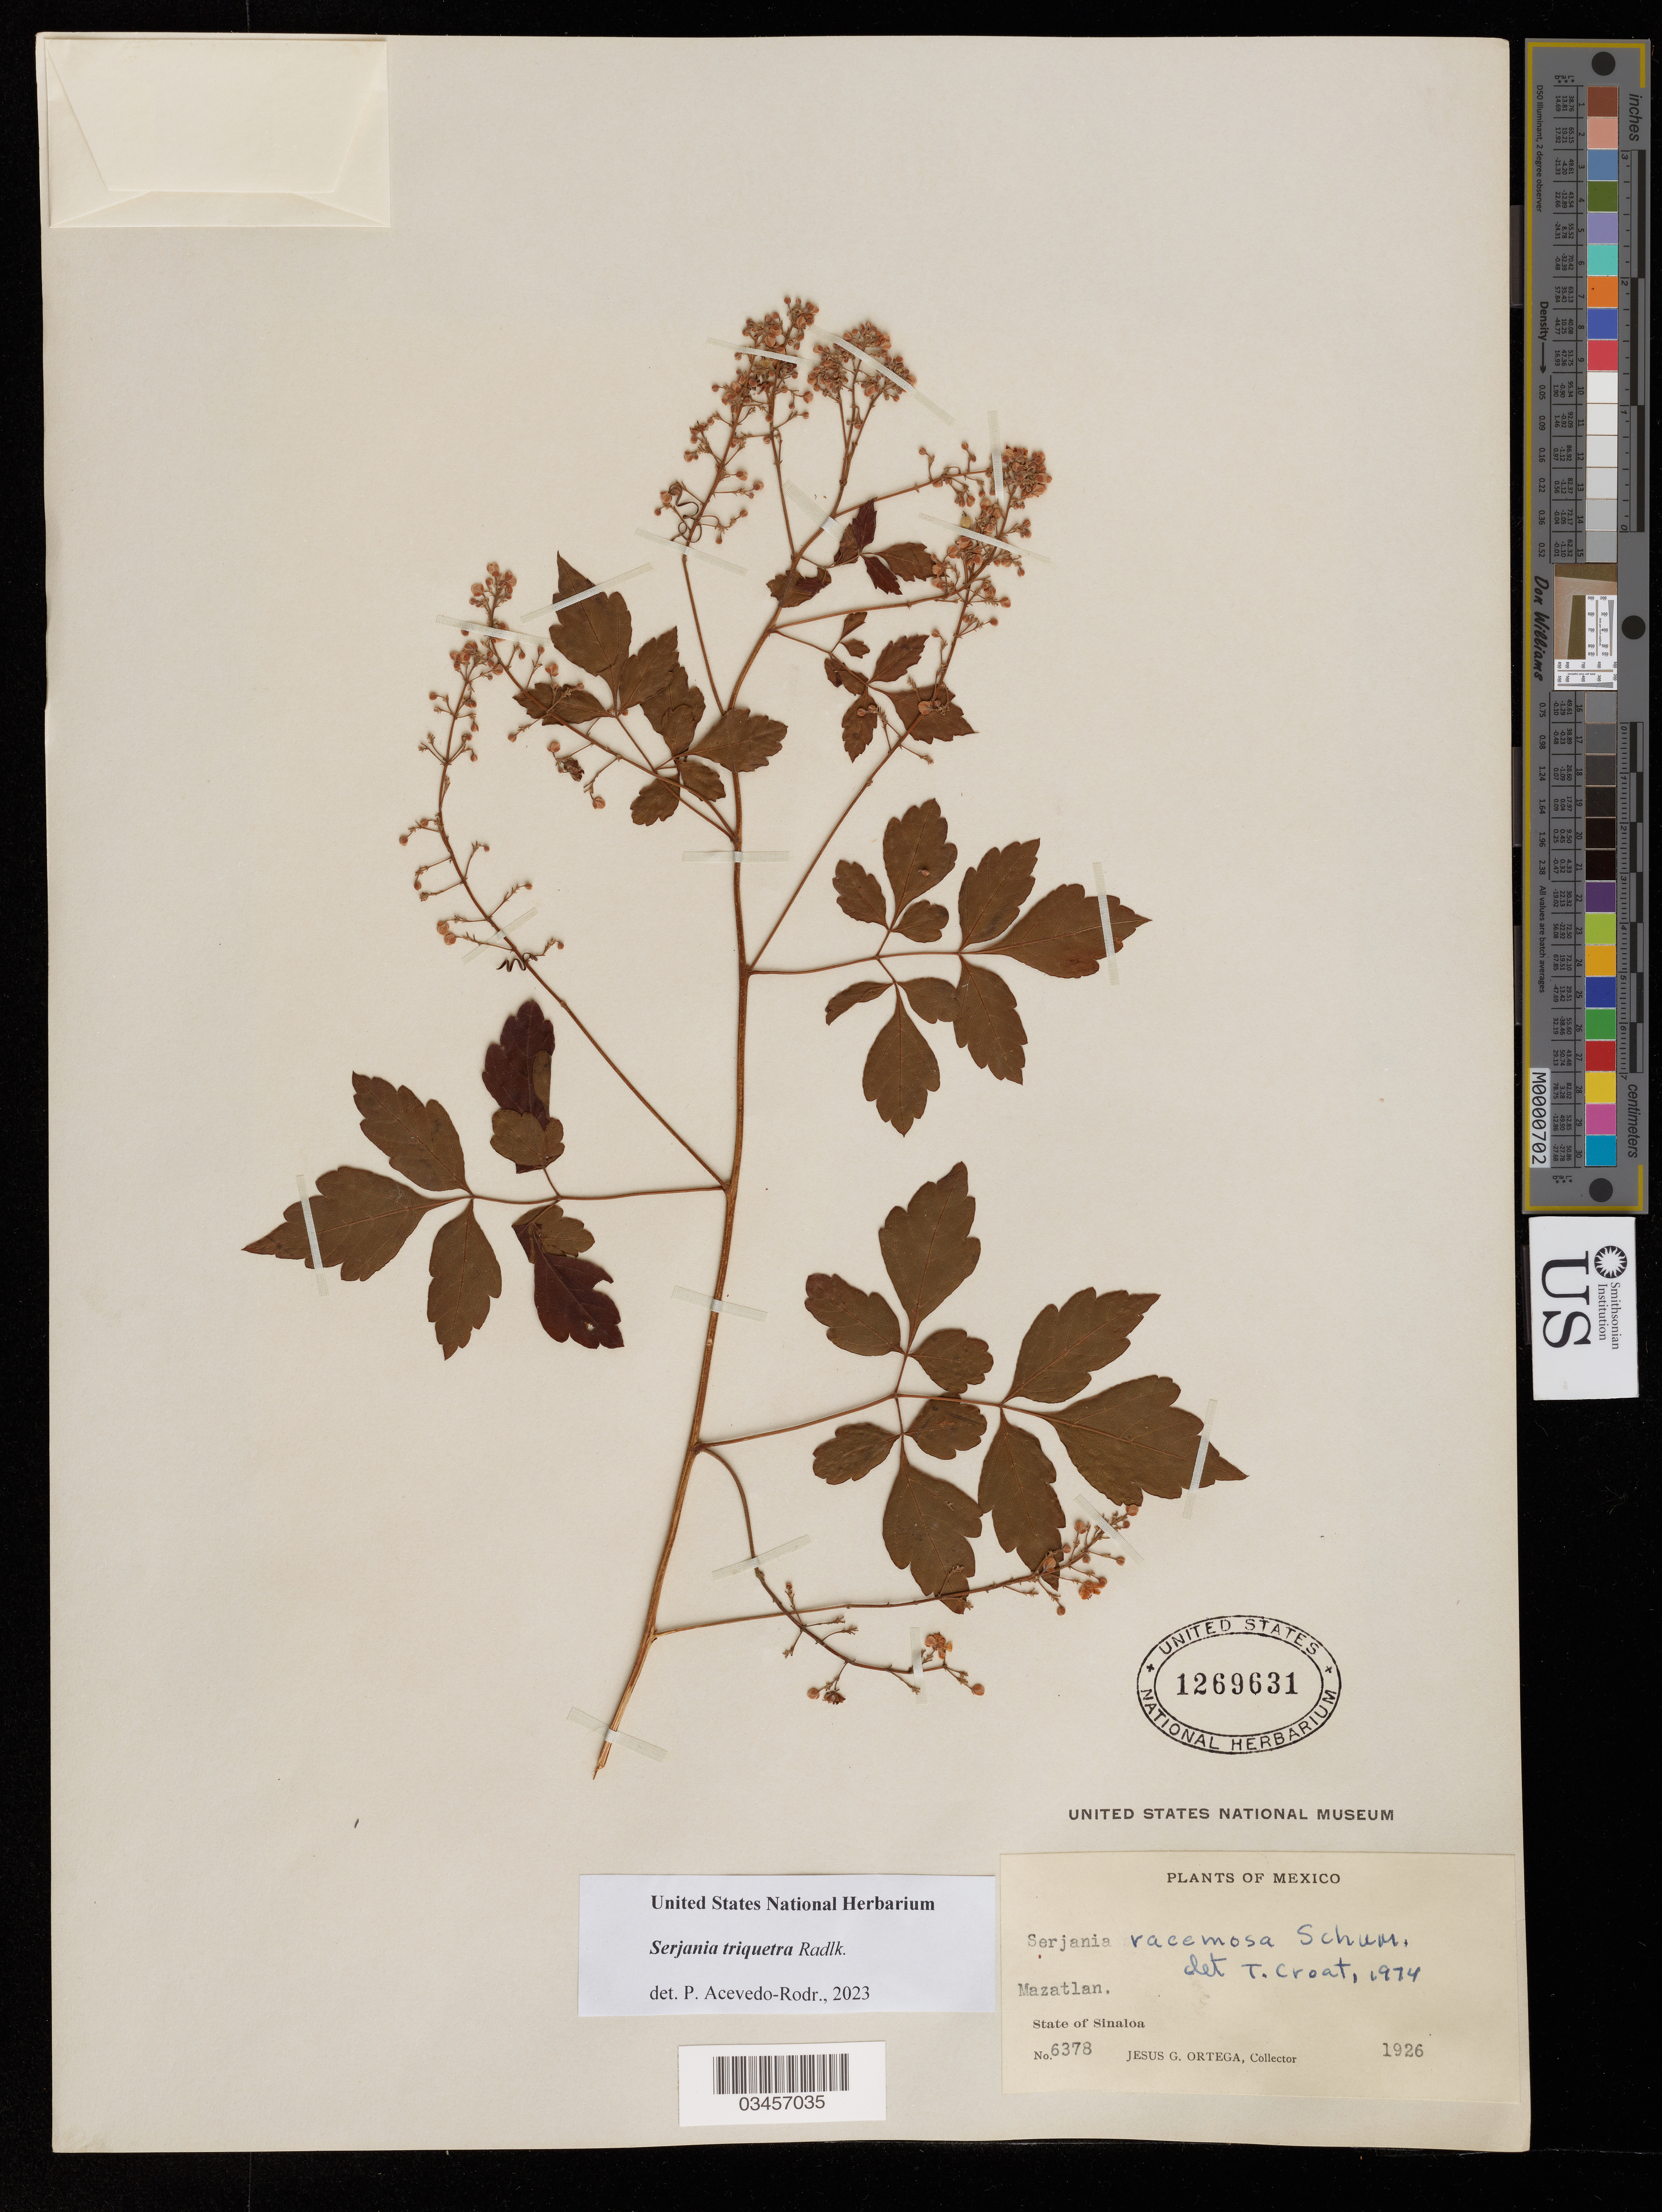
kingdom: Plantae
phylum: Tracheophyta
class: Magnoliopsida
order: Sapindales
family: Sapindaceae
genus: Serjania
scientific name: Serjania brachylopha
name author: Radlk.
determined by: Acevedo-Rodriguez, P., (US), Smithsonian Institution - National Museum of Natural History (UNITED STATES)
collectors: J. Ortega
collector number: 6378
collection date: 1926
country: Mexico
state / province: Sinaloa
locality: Mazatlan.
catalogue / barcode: US 1269631